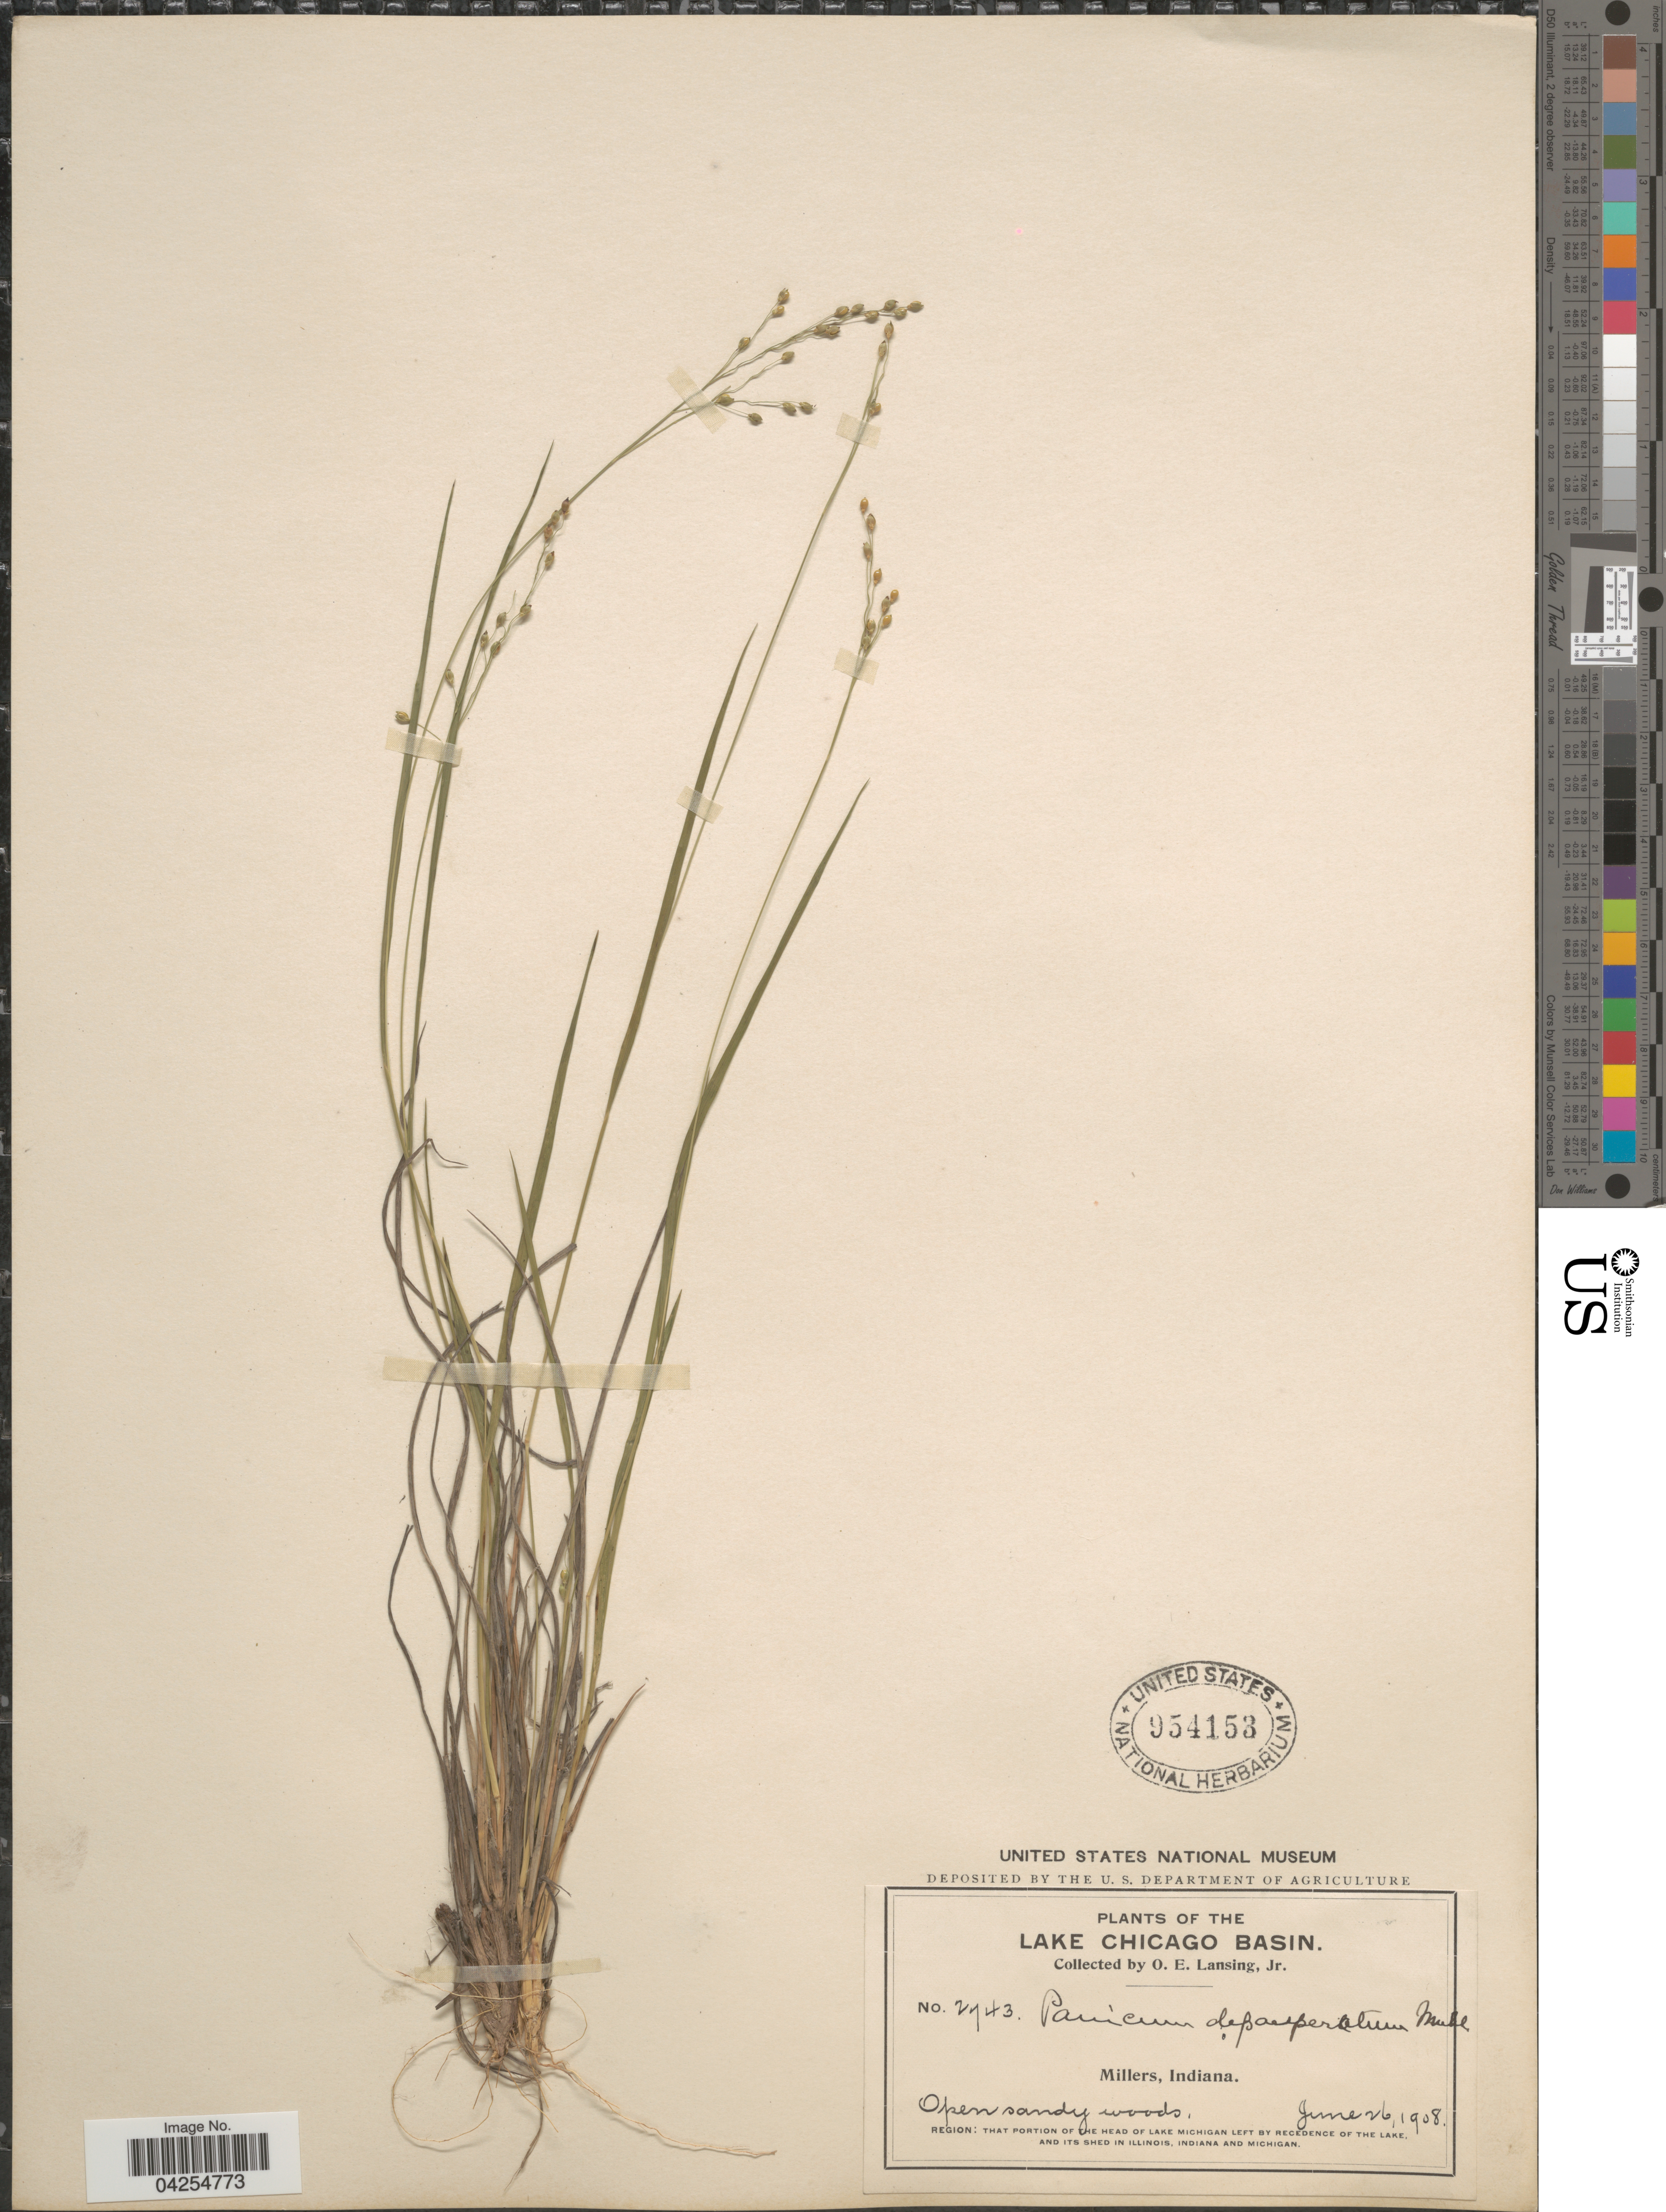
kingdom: Plantae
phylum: Tracheophyta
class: Liliopsida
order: Poales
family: Poaceae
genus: Dichanthelium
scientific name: Dichanthelium depauperatum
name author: (Muhl.) Gould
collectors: O. Lansing Jr.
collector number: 2743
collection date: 1908-06-26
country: United States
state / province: Indiana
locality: The Lake Chicago Basin. Millers. Region: that portion of the head of Lake Michigan left by Recedence of the Lake, and its shed.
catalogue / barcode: US 954153